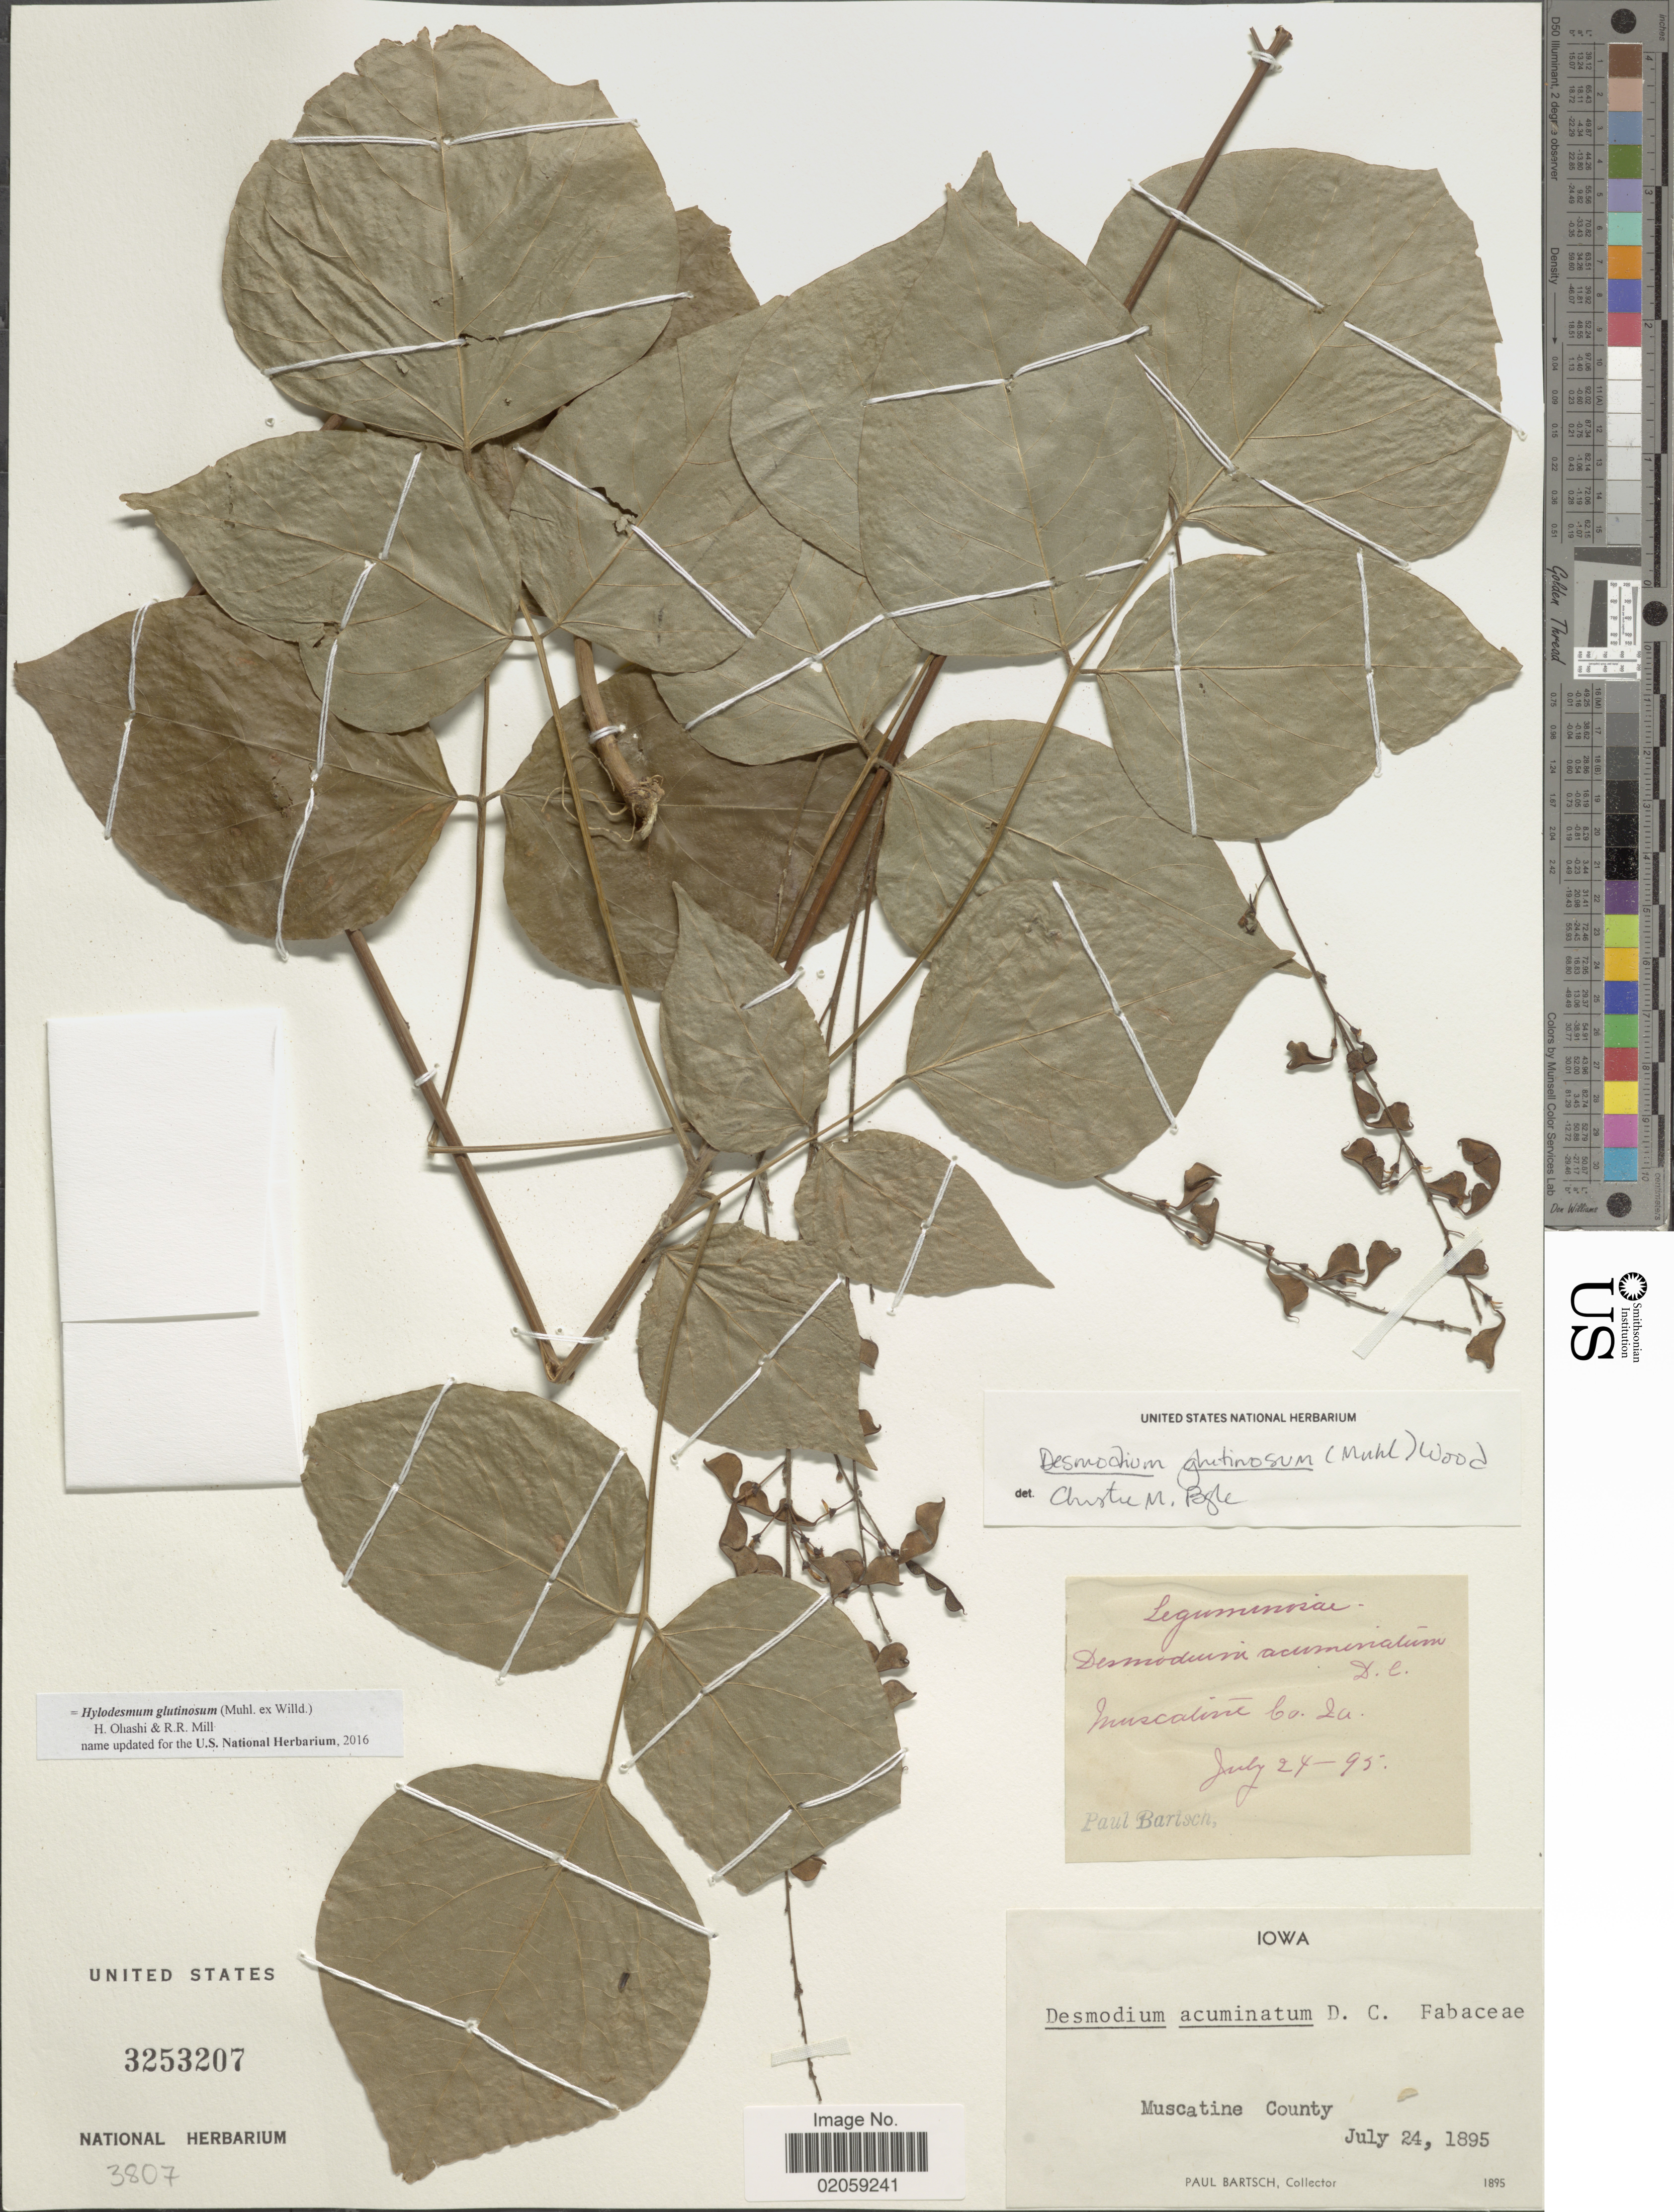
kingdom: Plantae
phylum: Tracheophyta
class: Magnoliopsida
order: Fabales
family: Fabaceae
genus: Hylodesmum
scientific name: Hylodesmum glutinosum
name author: (Muhl. ex Willd.) H. Ohashi & R.R. Mill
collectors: P. Bartsch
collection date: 1895-07-24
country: United States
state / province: Iowa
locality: Muscatine County, Ia.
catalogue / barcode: US 3253207